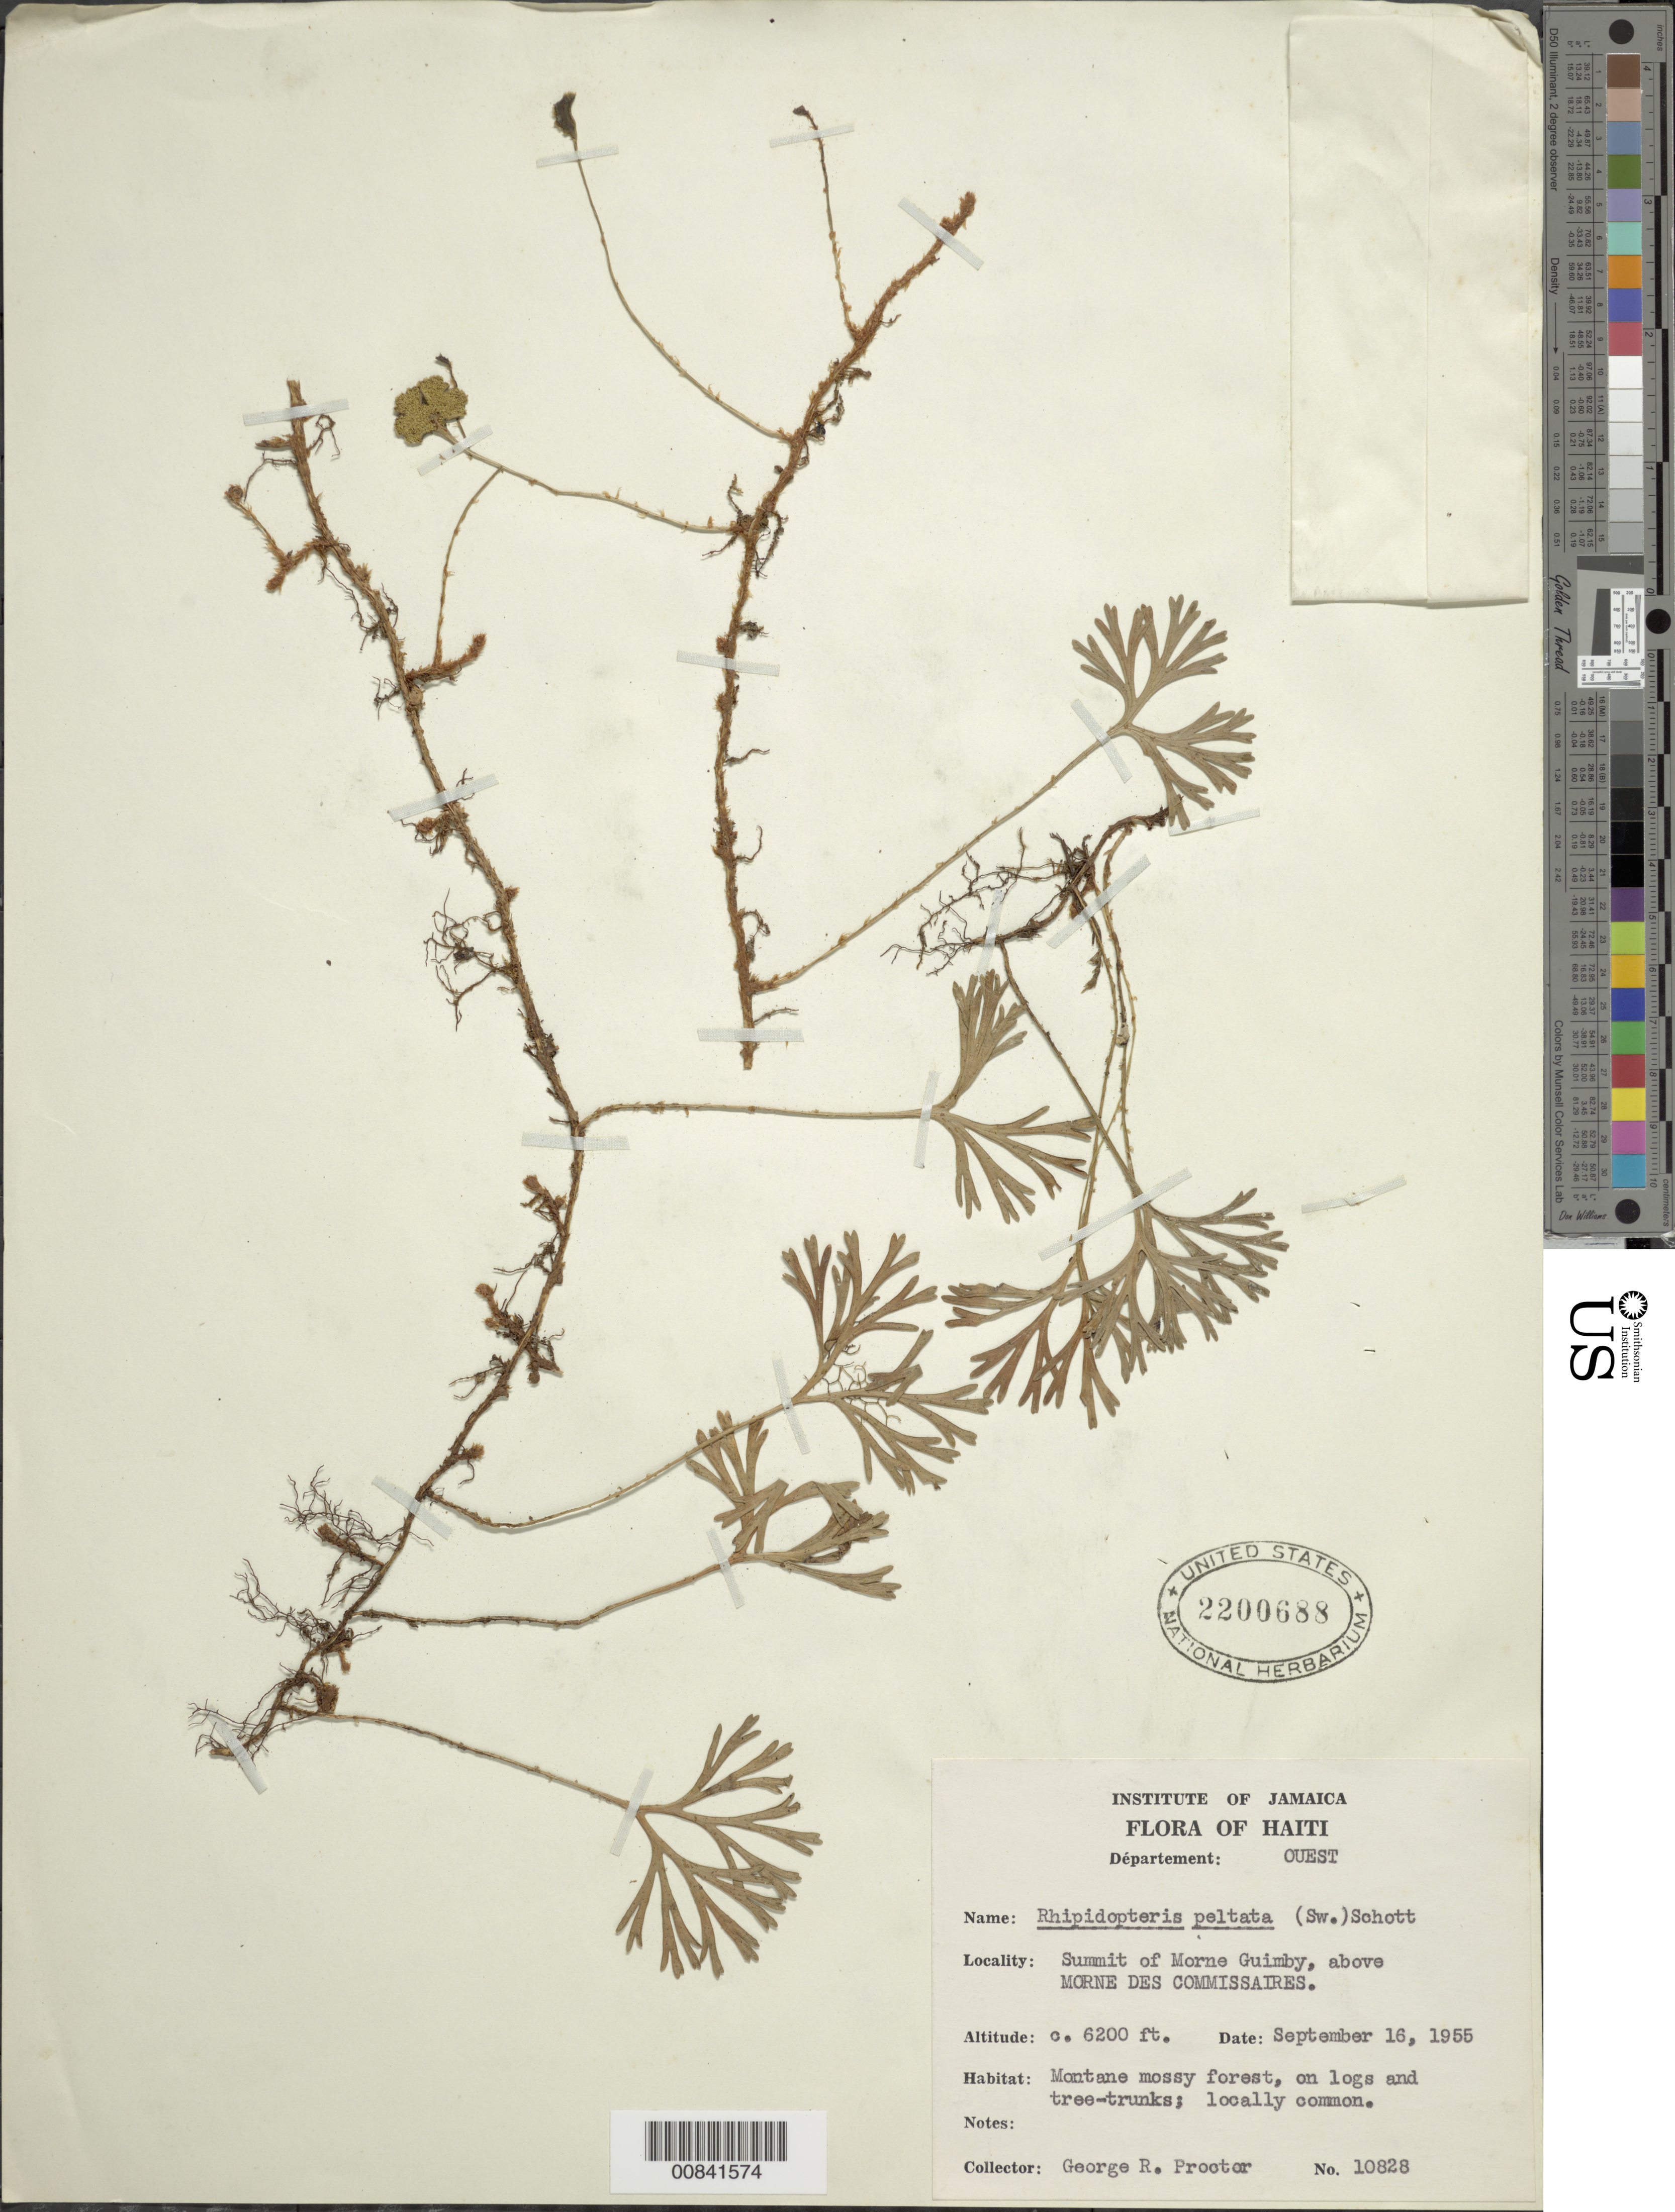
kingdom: Plantae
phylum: Tracheophyta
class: Polypodiopsida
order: Polypodiales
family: Dryopteridaceae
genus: Elaphoglossum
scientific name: Elaphoglossum peltatum f. peltatum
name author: (Sw.) Urb.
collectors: G. R. Proctor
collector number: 10828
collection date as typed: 16 Sep 1955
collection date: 1955-09-16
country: Haiti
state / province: Ouest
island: Hispaniola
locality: Morne Guimby summit, above Morne des Commissaires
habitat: Montane mossy forest, on logs and tree trunks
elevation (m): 1890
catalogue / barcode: US 2200688